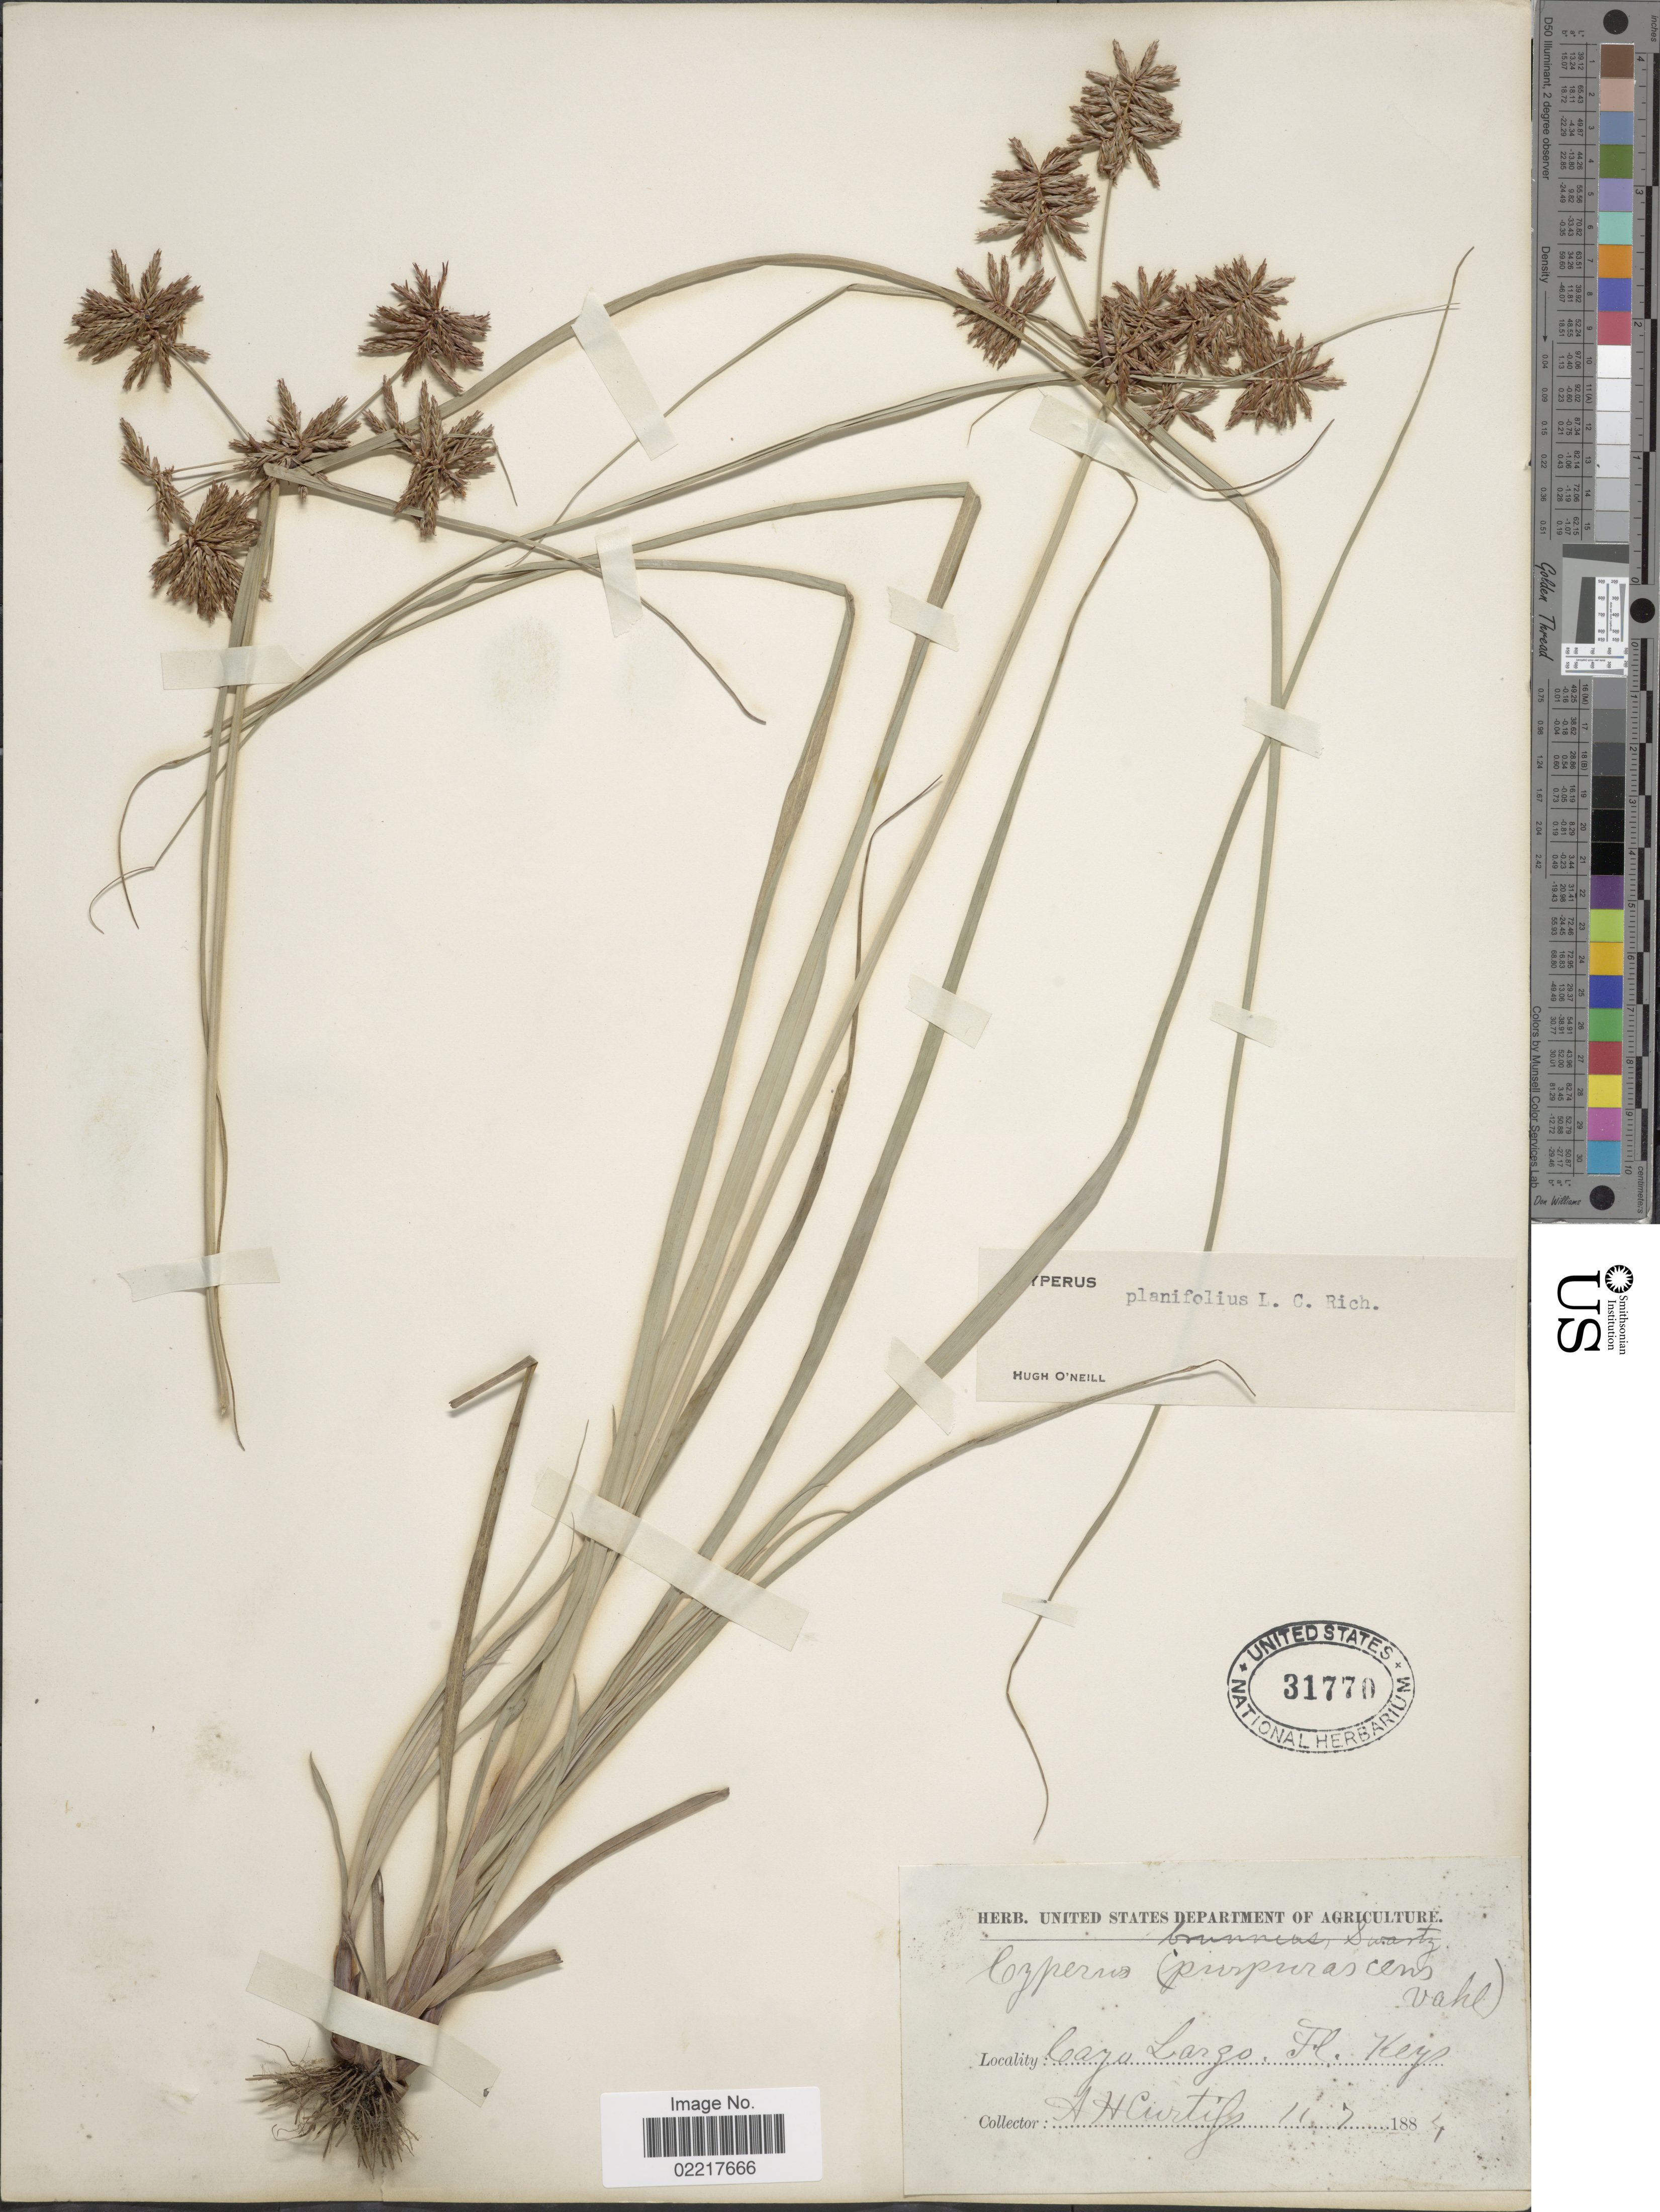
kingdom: Plantae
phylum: Tracheophyta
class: Liliopsida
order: Poales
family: Cyperaceae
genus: Cyperus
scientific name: Cyperus planifolius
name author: Rich.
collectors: A. H. Curtiss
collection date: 1884-07-11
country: United States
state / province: Florida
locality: Cayo Largo. Fl. Keys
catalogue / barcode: US 31770